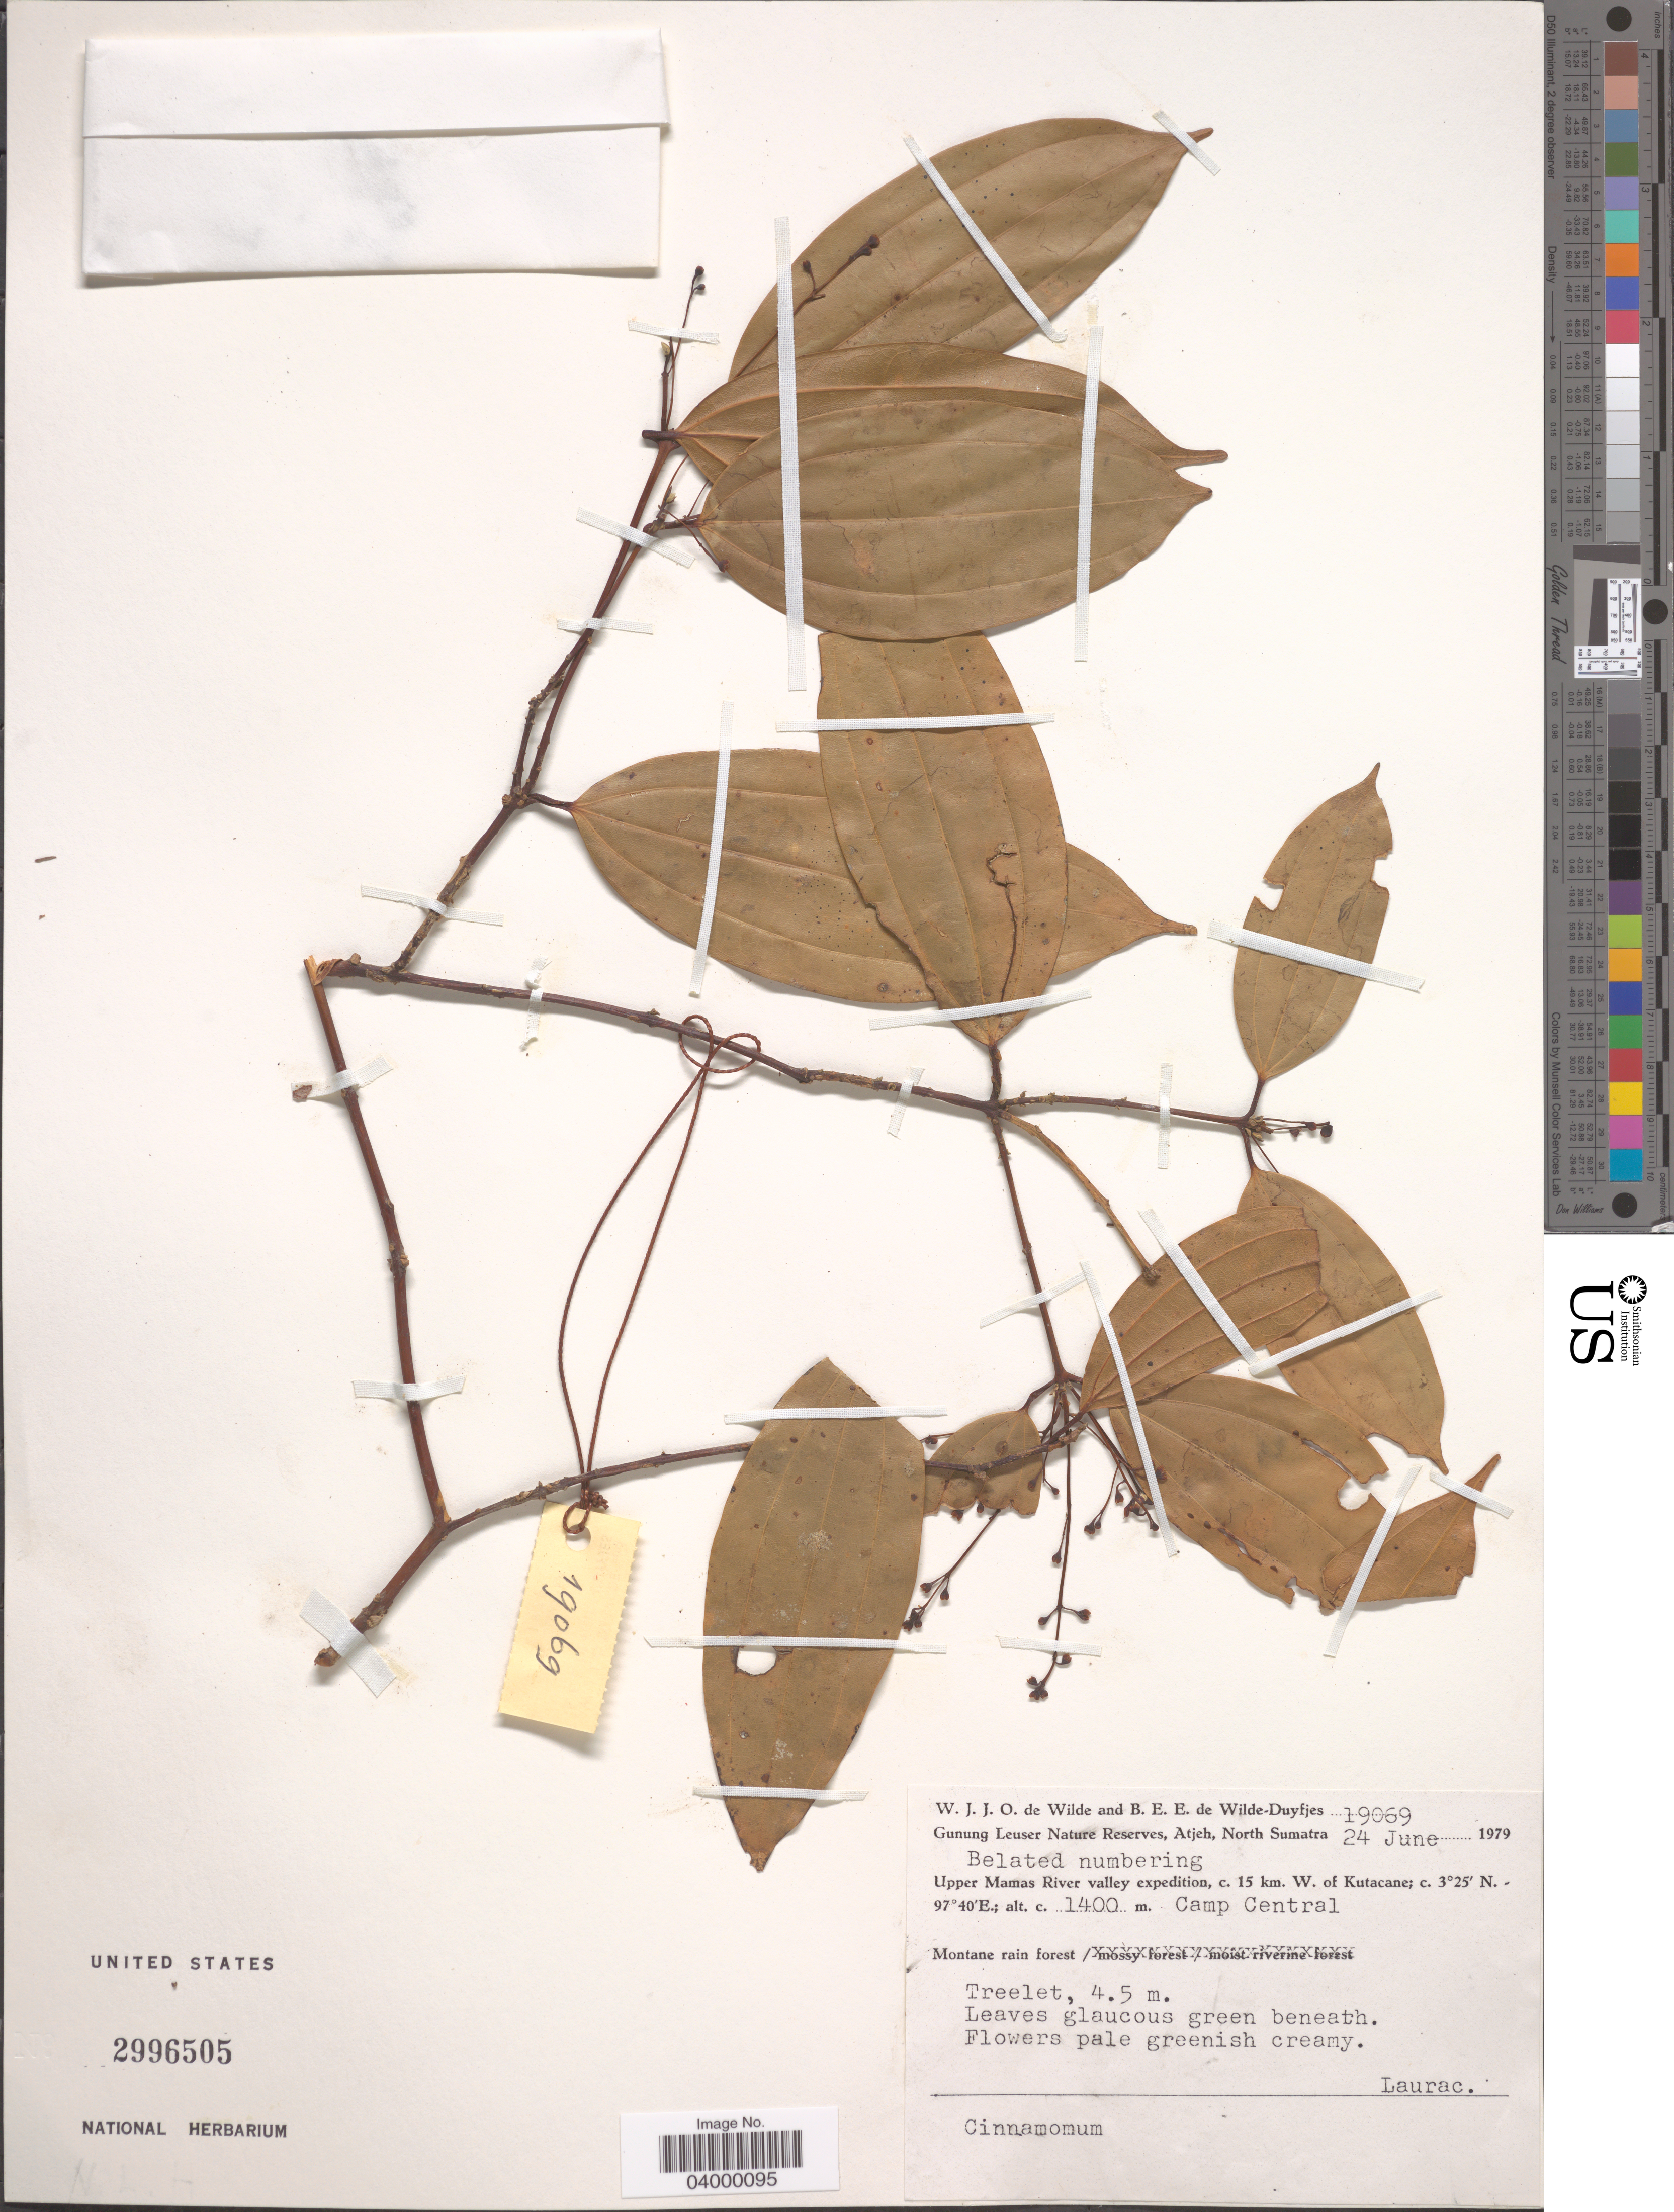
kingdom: Plantae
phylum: Tracheophyta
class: Magnoliopsida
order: Laurales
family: Lauraceae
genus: Cinnamomum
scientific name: Cinnamomum sp.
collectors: W. J. de Wilde & B. E. de Wilde-Duyfjes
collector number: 19069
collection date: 1979-06-24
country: Indonesia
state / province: Sumatra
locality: Gunung Leuser Nature Reserve, Atjeh, North Sumatra. Upper Mamas River valley expedition, c. 15 km. W. of Kutacane. Camp Central.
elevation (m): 1400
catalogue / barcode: US 2996505